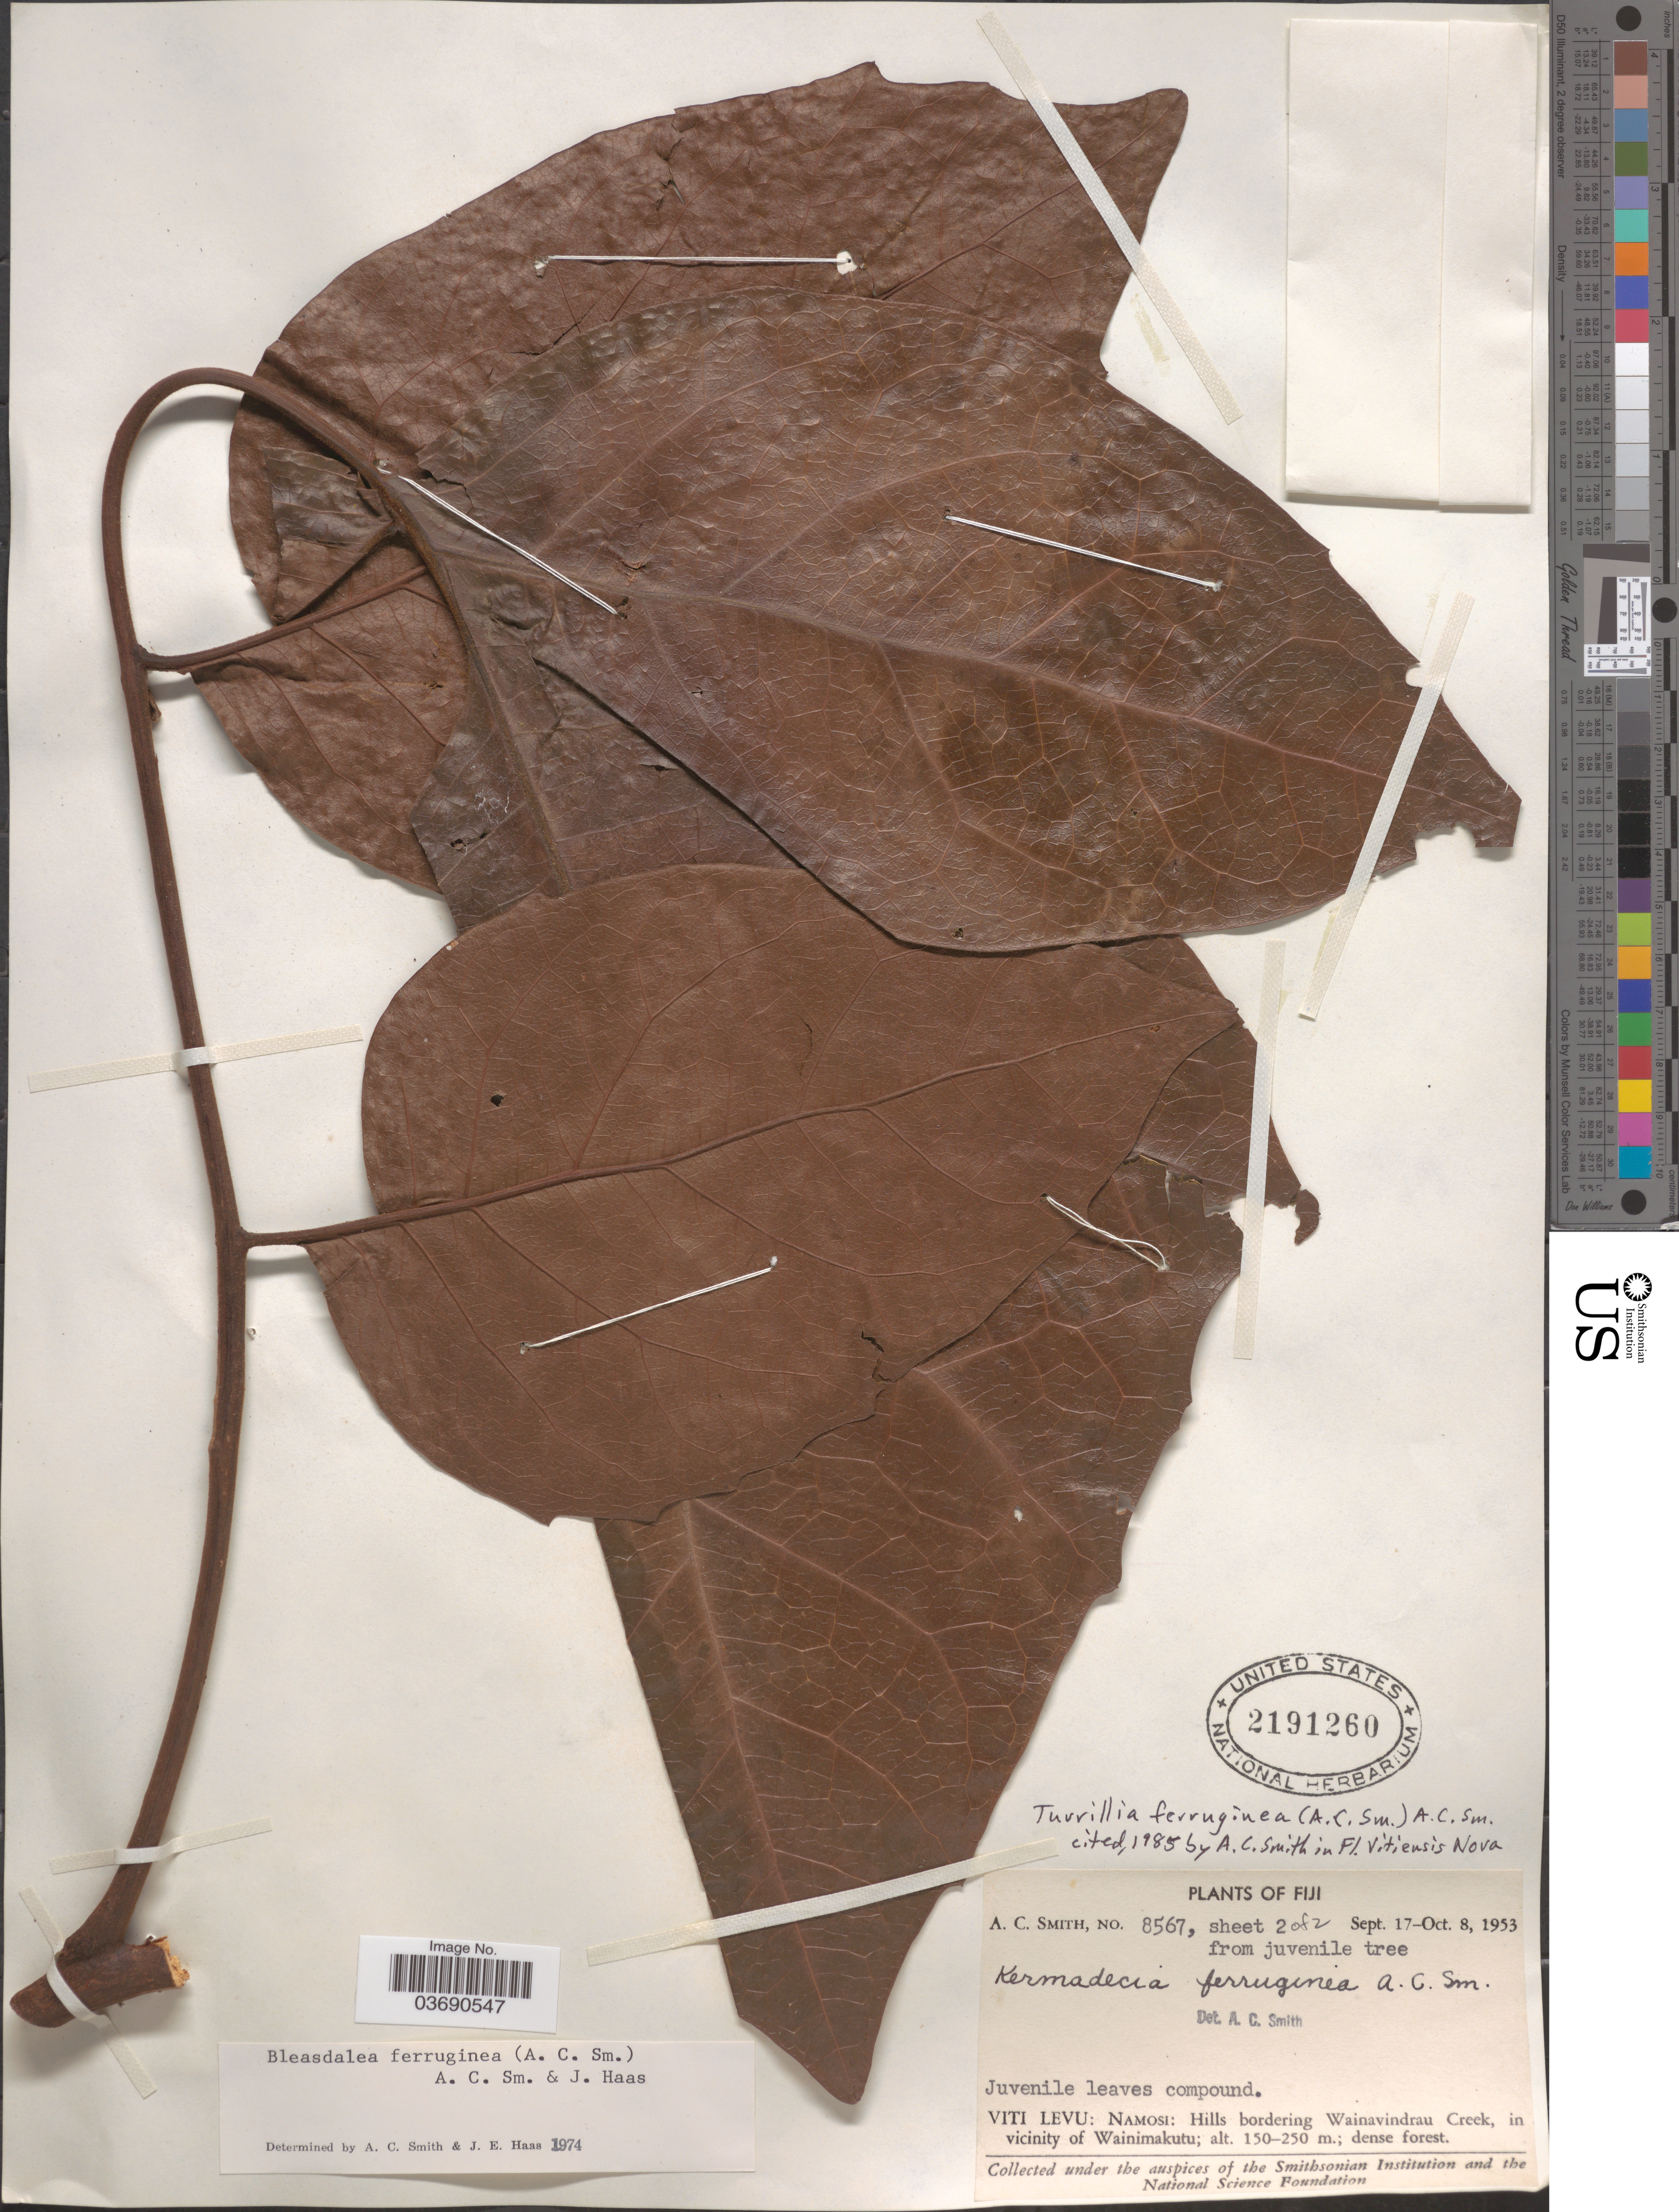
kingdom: Plantae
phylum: Tracheophyta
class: Magnoliopsida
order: Proteales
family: Proteaceae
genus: Turrillia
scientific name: Turrillia ferruginea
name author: (A.C. Sm.) A.C. Sm.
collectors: A. C. Smith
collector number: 8567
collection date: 1953-09-17/1953-10-08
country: Fiji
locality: Viti Levu: Namosi: hills bordering Wainavindrau Creek, in vicinity of Wainimakutu.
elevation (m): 150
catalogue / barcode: US 2191260